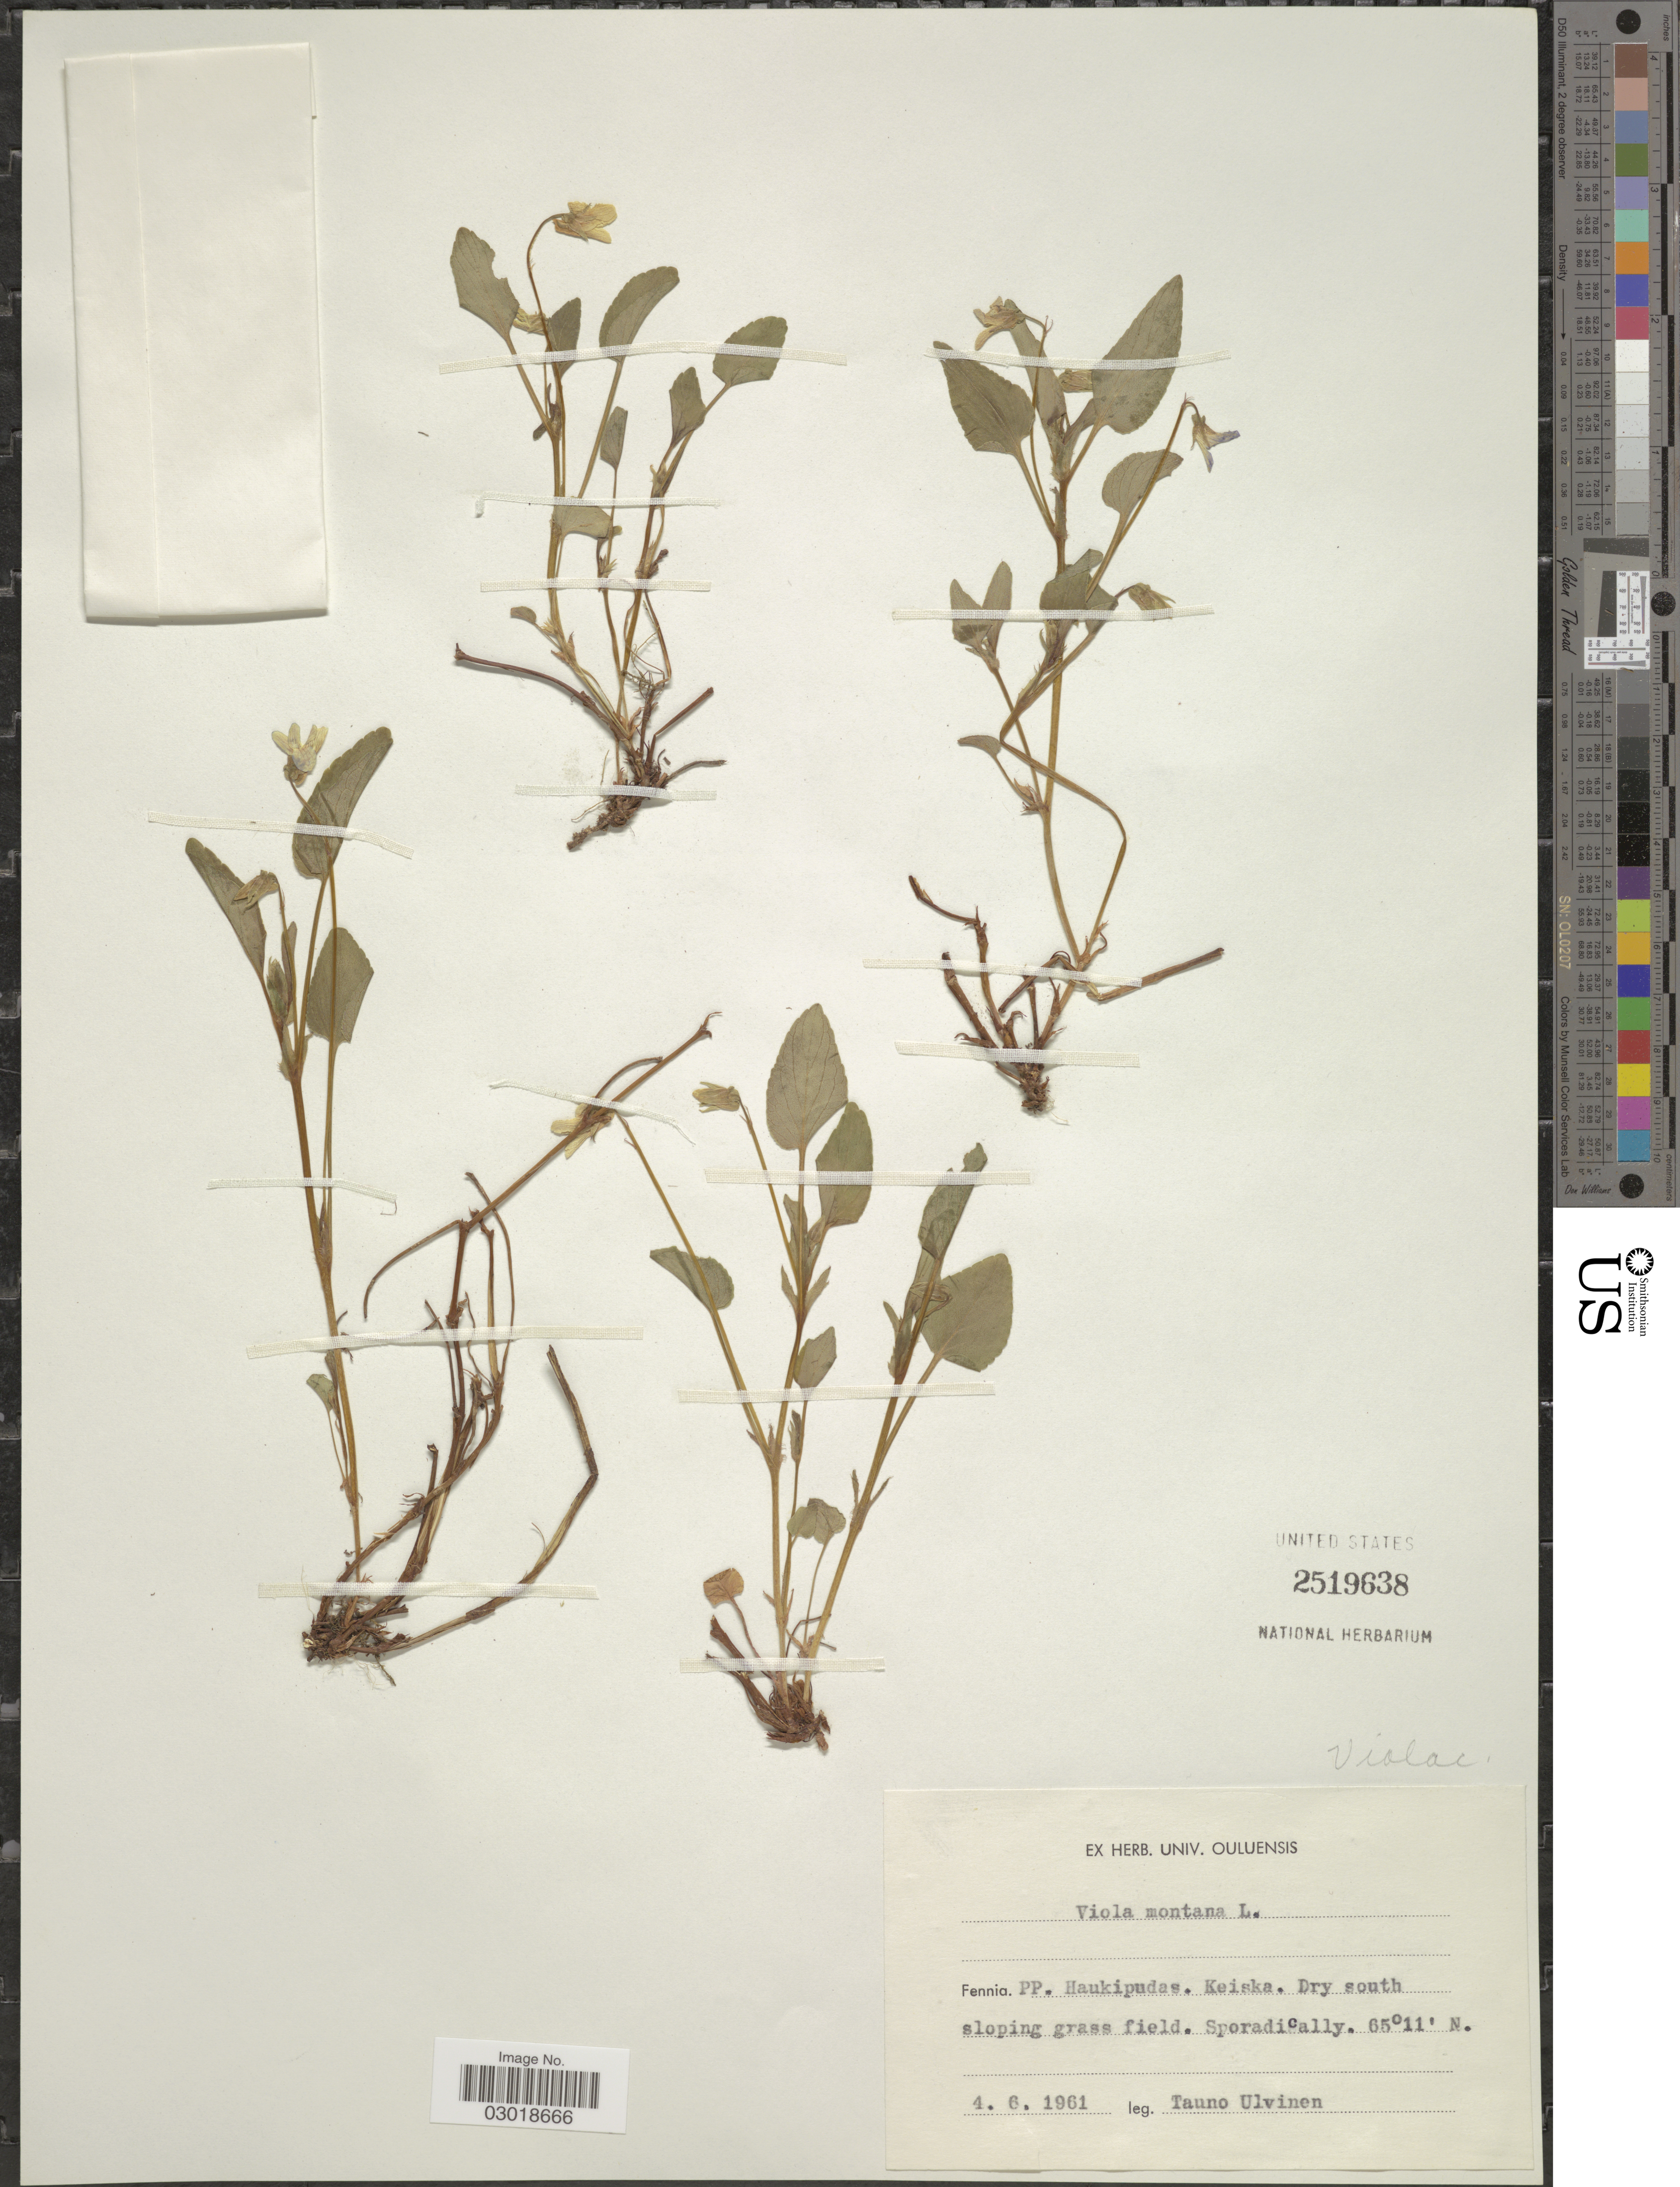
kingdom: Plantae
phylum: Tracheophyta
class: Magnoliopsida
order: Malpighiales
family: Violaceae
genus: Viola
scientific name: Viola montana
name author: L.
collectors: T. Ulvinen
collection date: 1961-06-04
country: Finland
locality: Fennia. PP. Haukipudas. Keiska. Dry south sloping grass field. Sporadically.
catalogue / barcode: US 2519638